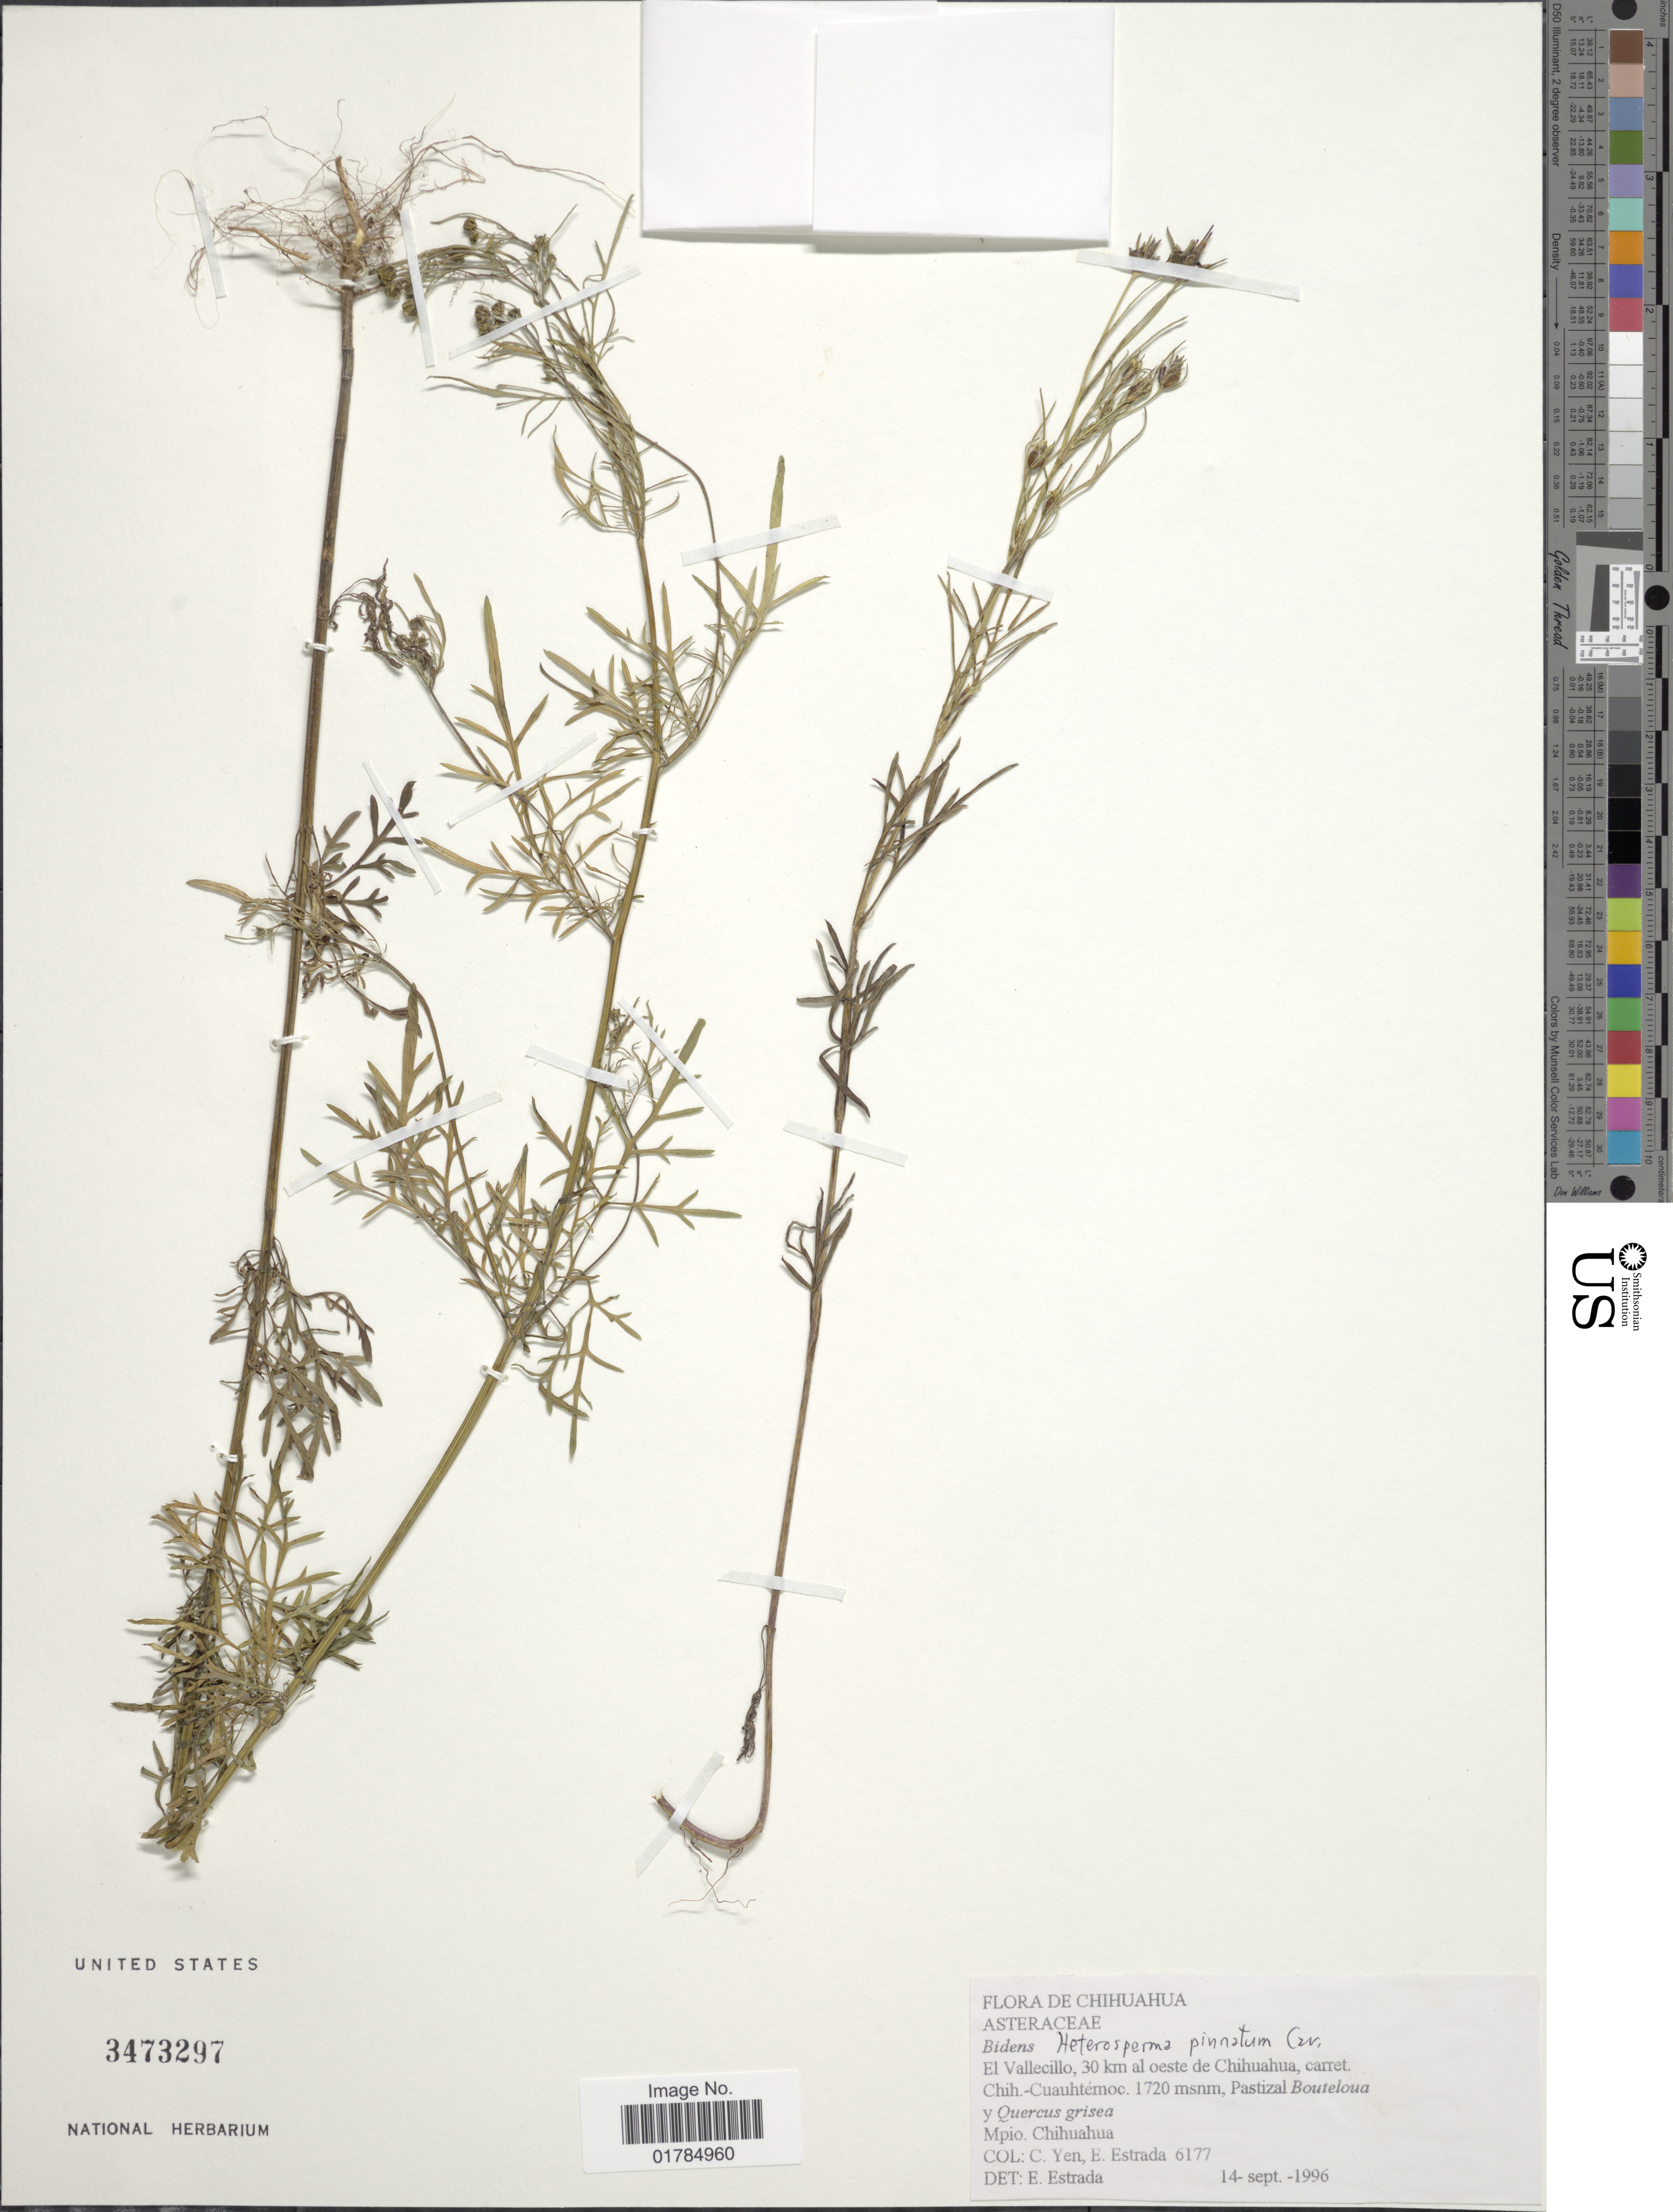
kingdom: Plantae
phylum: Tracheophyta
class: Magnoliopsida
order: Asterales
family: Asteraceae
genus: Heterosperma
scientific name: Heterosperma pinnatum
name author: Cav.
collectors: C. Yen & E. Estrada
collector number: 6177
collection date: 1996-09-14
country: Mexico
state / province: Chihuahua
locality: El Vallecillo, 30 km al oeste de Chihuahua, crret. Chih-Cauahtemoc. Mpio. Chihuahua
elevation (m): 1720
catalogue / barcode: US 3473297